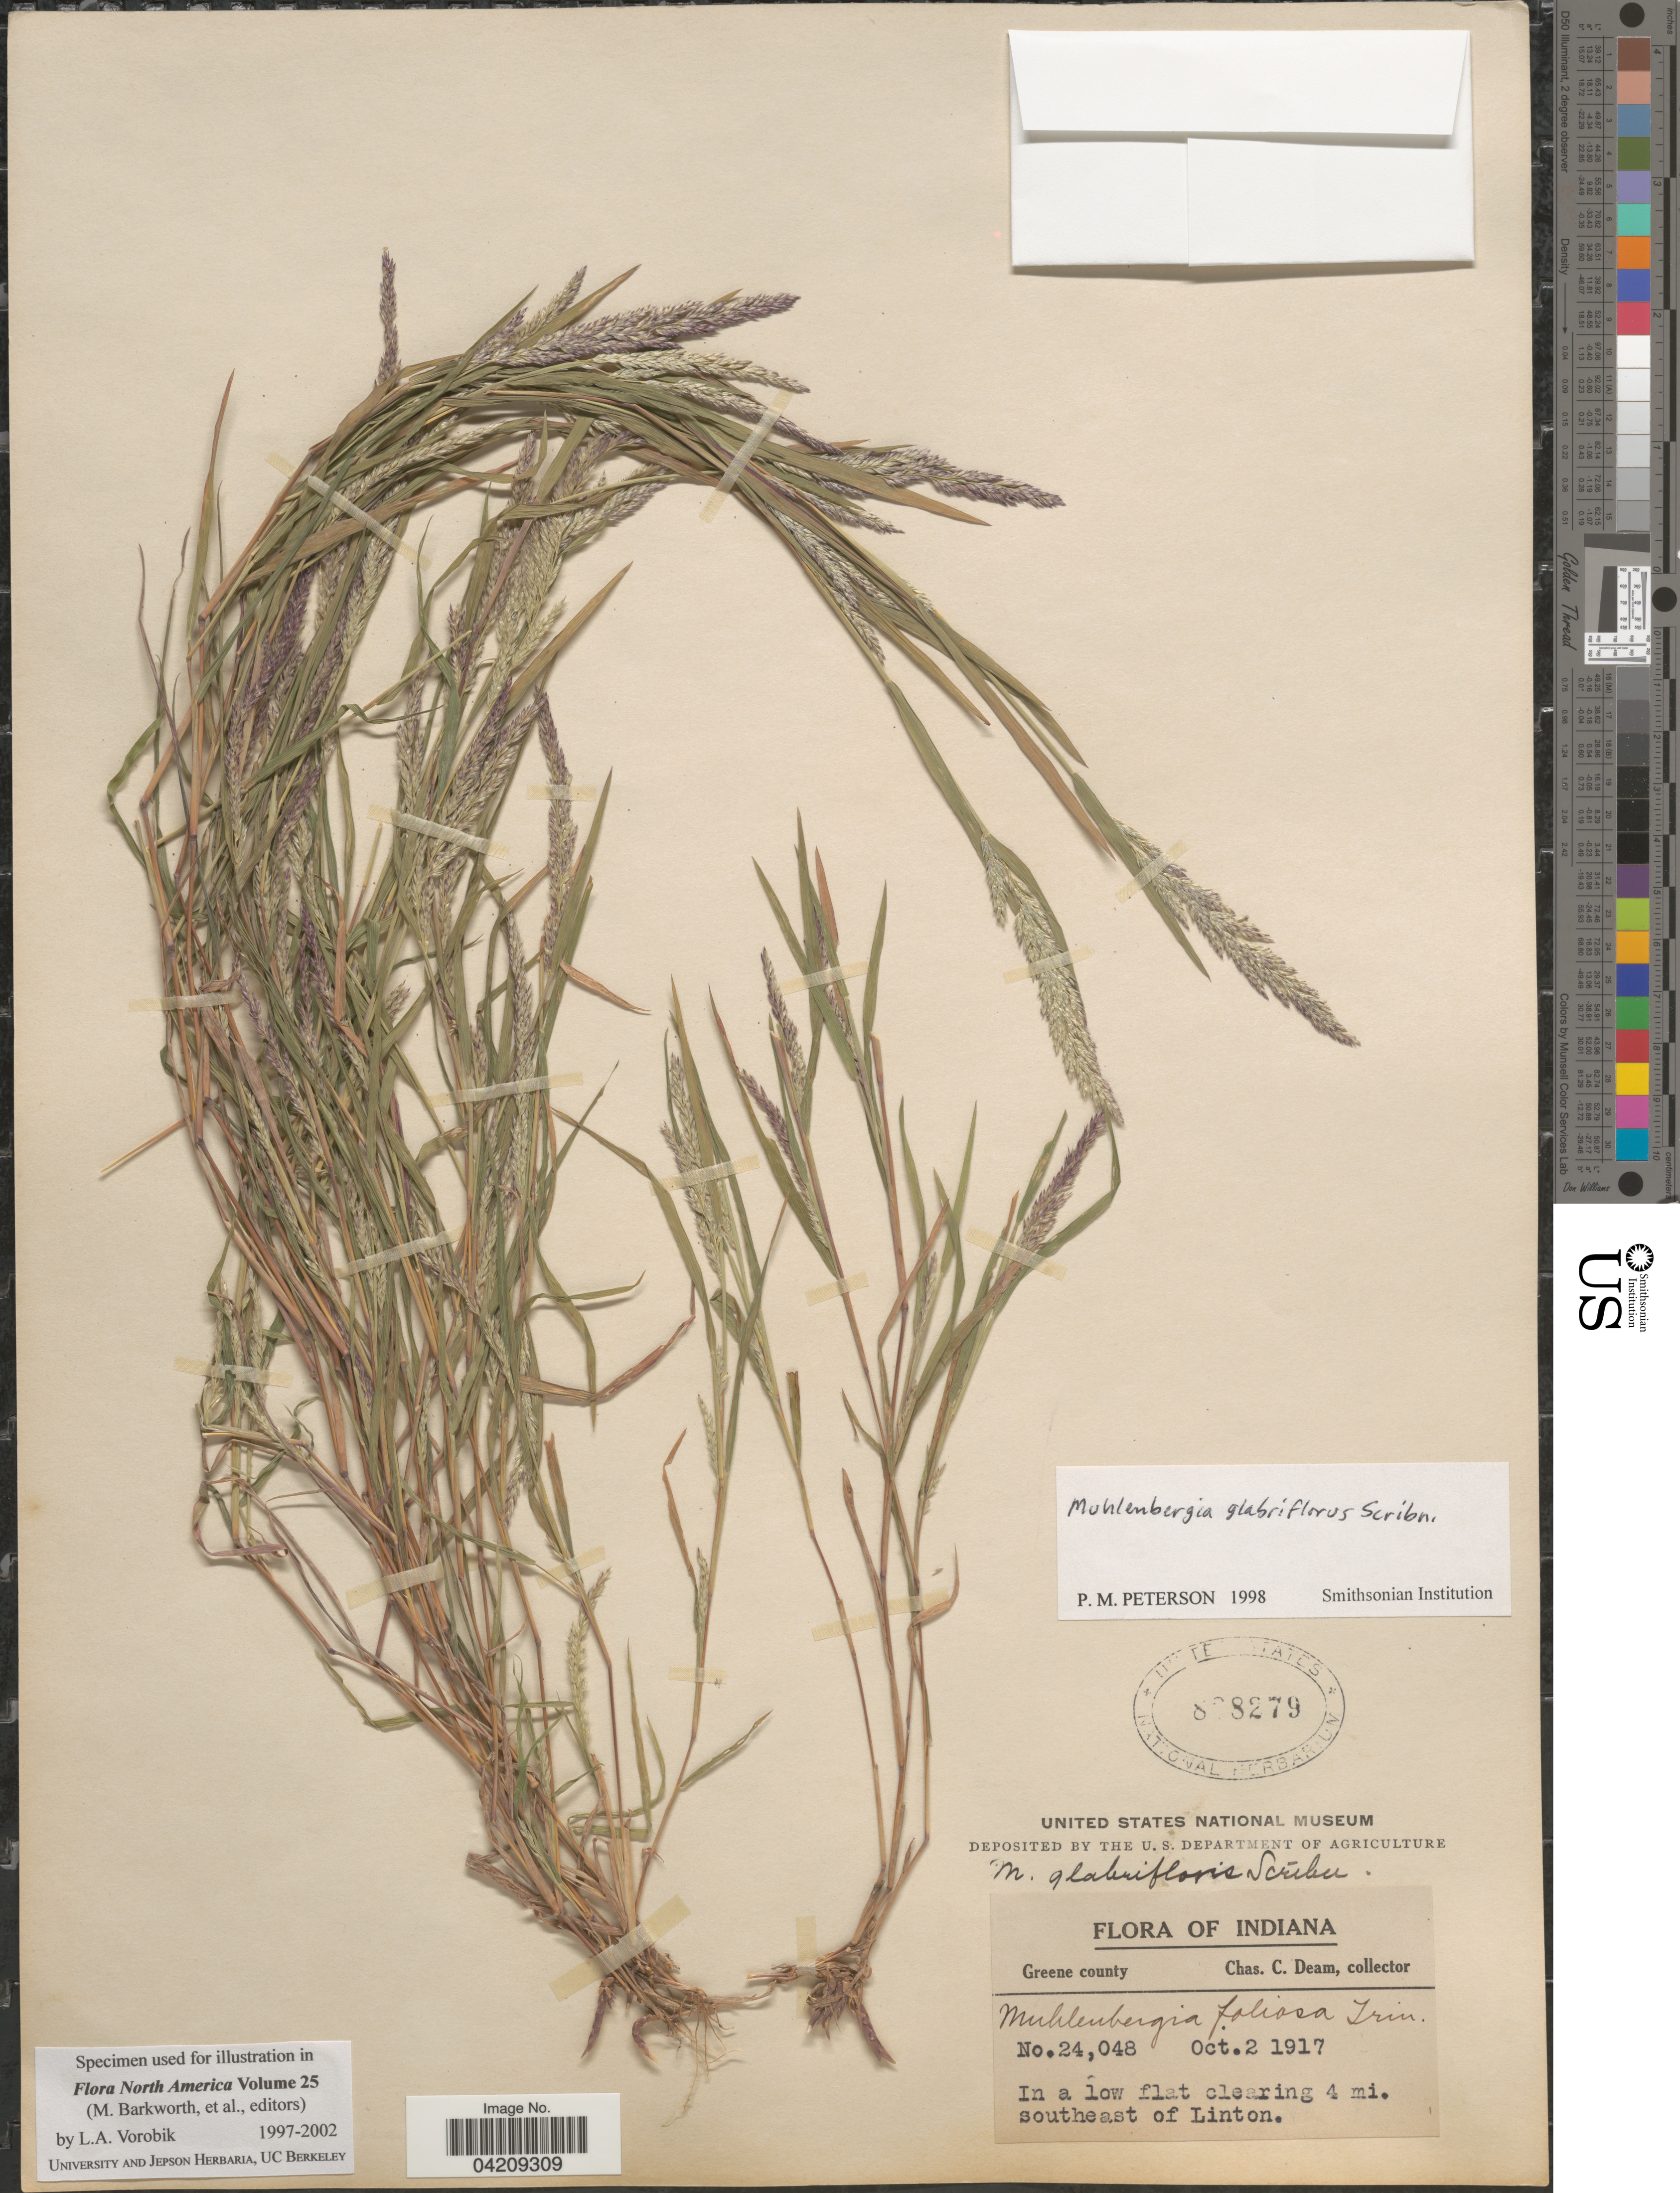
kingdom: Plantae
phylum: Tracheophyta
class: Liliopsida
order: Poales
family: Poaceae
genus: Muhlenbergia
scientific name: Muhlenbergia glabrifloris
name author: Scribn.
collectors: C. C. Deam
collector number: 24048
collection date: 1917-10-02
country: United States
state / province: Indiana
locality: Greene county. In a low flat clearing 4 mi. southeast of Linton.